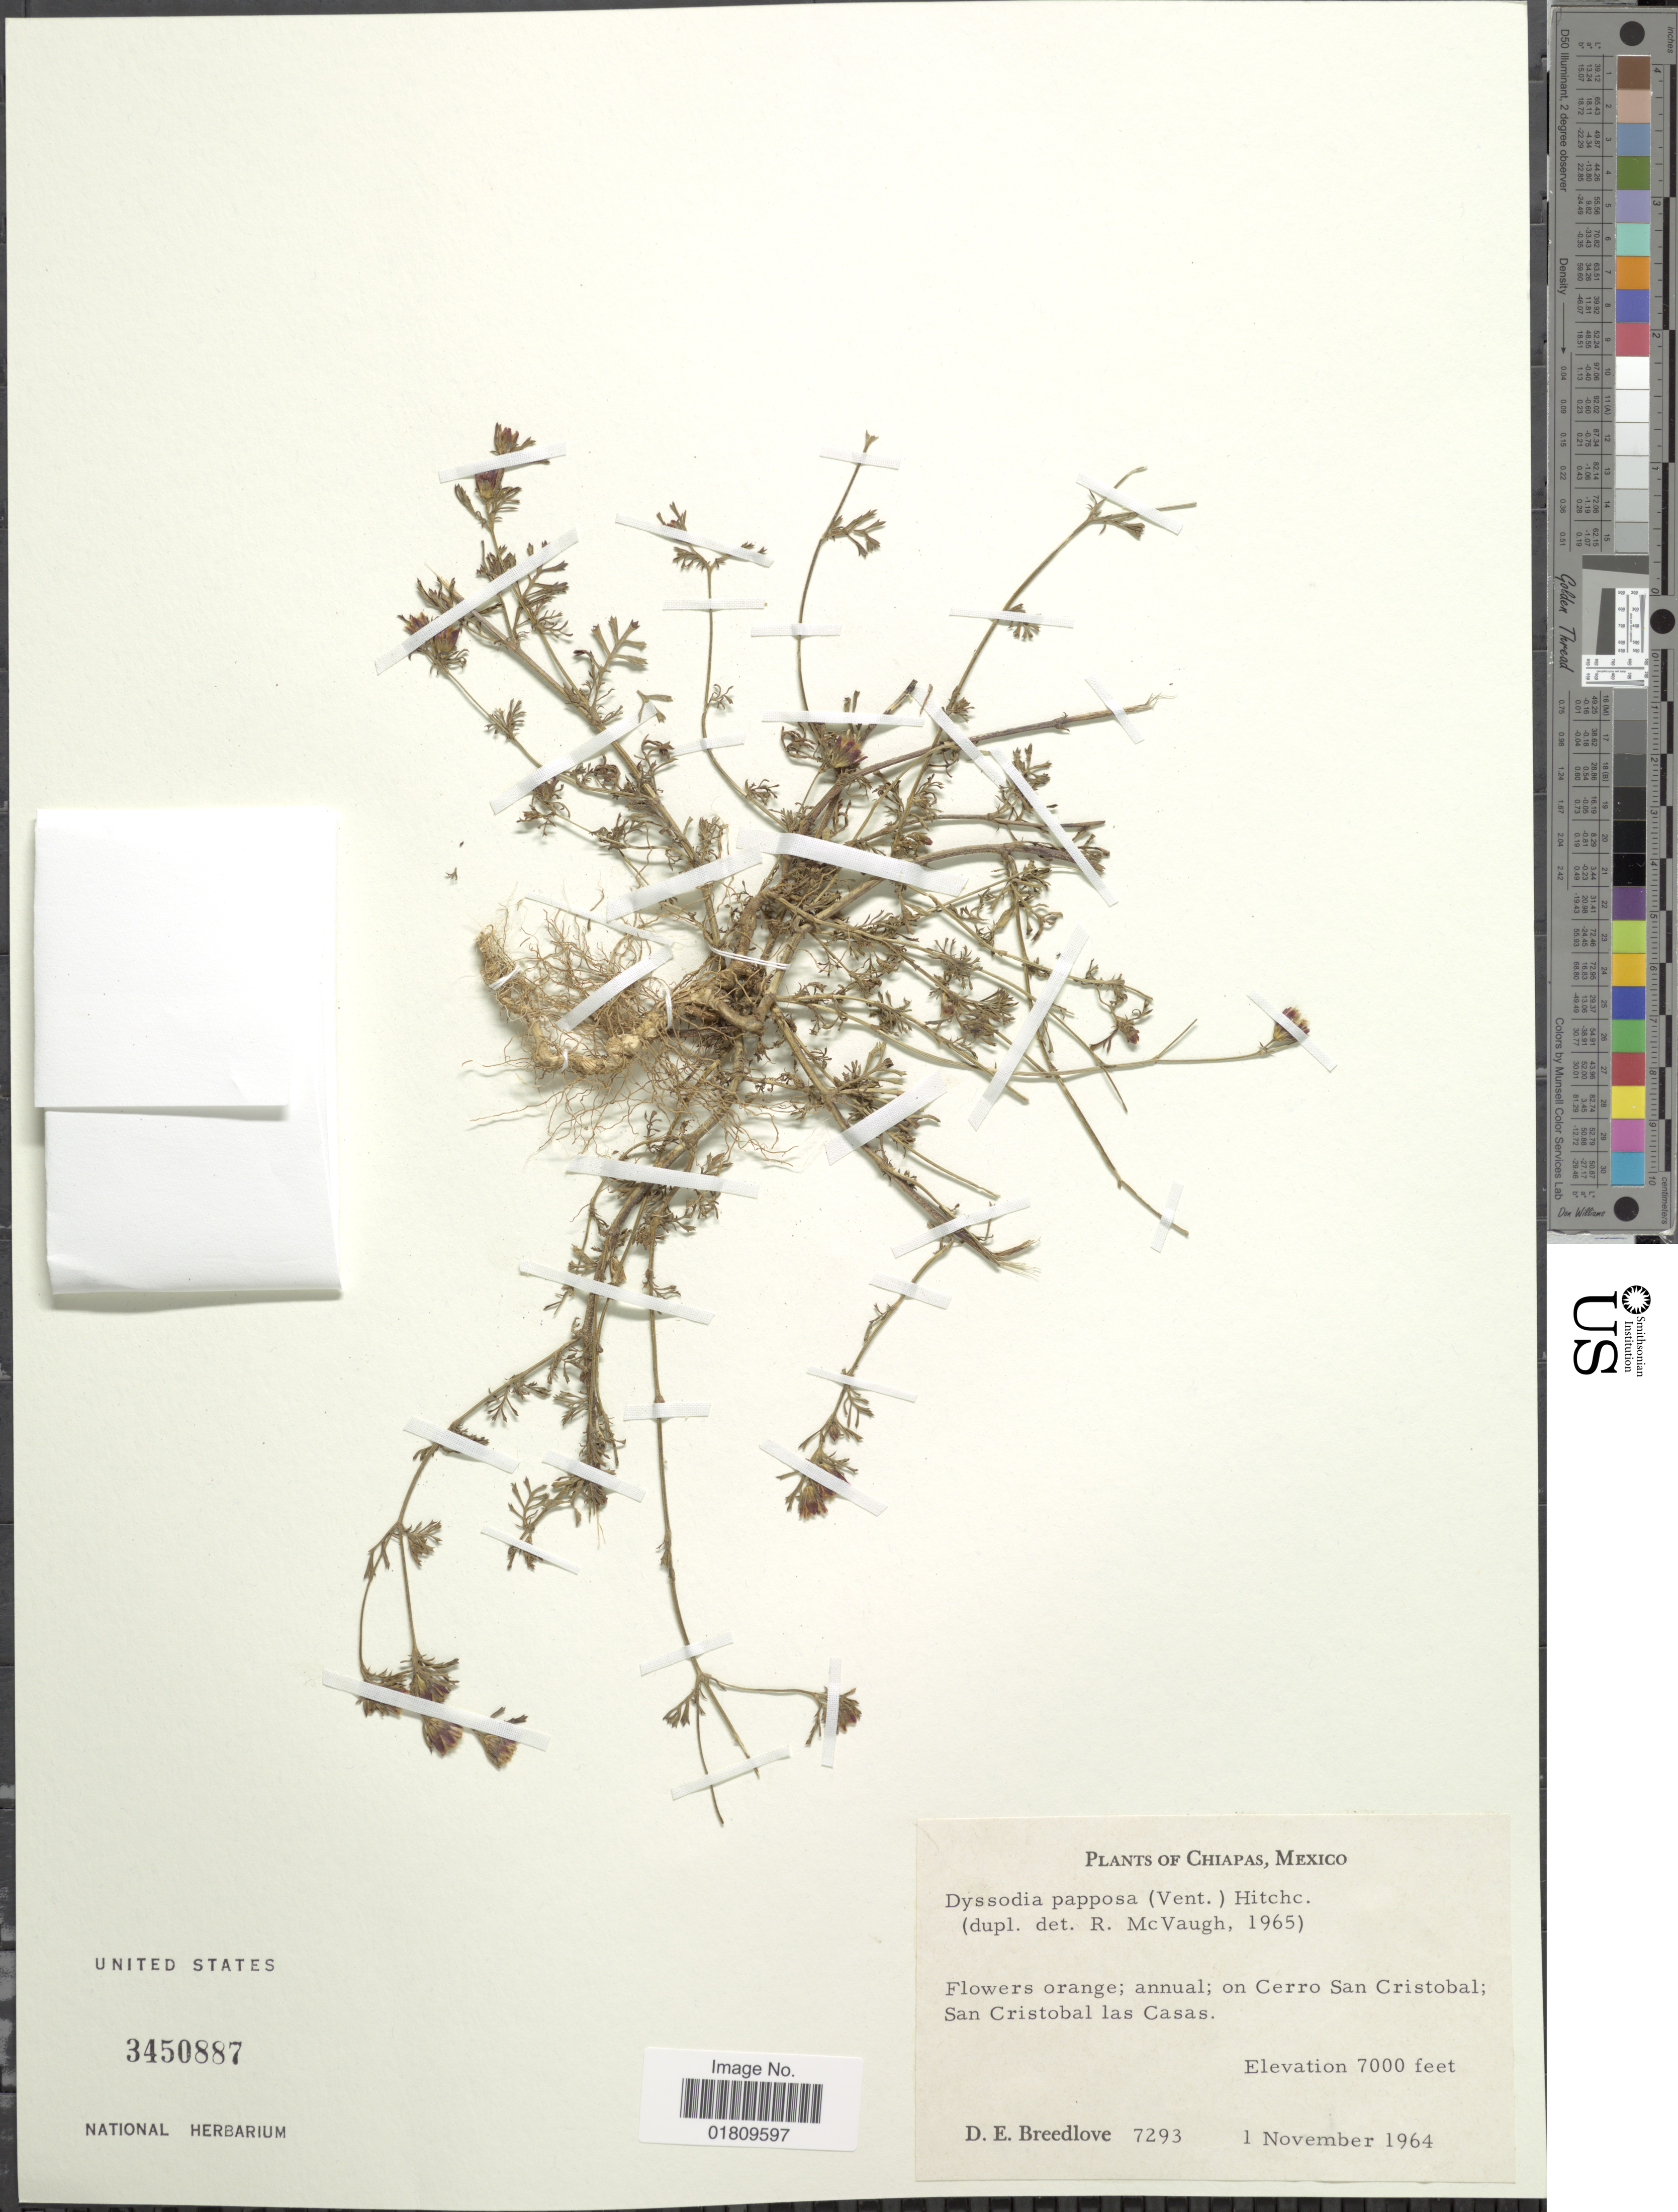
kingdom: Plantae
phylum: Tracheophyta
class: Magnoliopsida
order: Asterales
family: Asteraceae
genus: Dyssodia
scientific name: Dyssodia papposa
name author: (Vent.) Hitchc.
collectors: D. E. Breedlove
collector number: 7293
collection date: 1964-11-01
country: Mexico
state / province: Chiapas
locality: On cerro San Cristobal, San Cristobal las Casas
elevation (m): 2134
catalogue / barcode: US 3450887